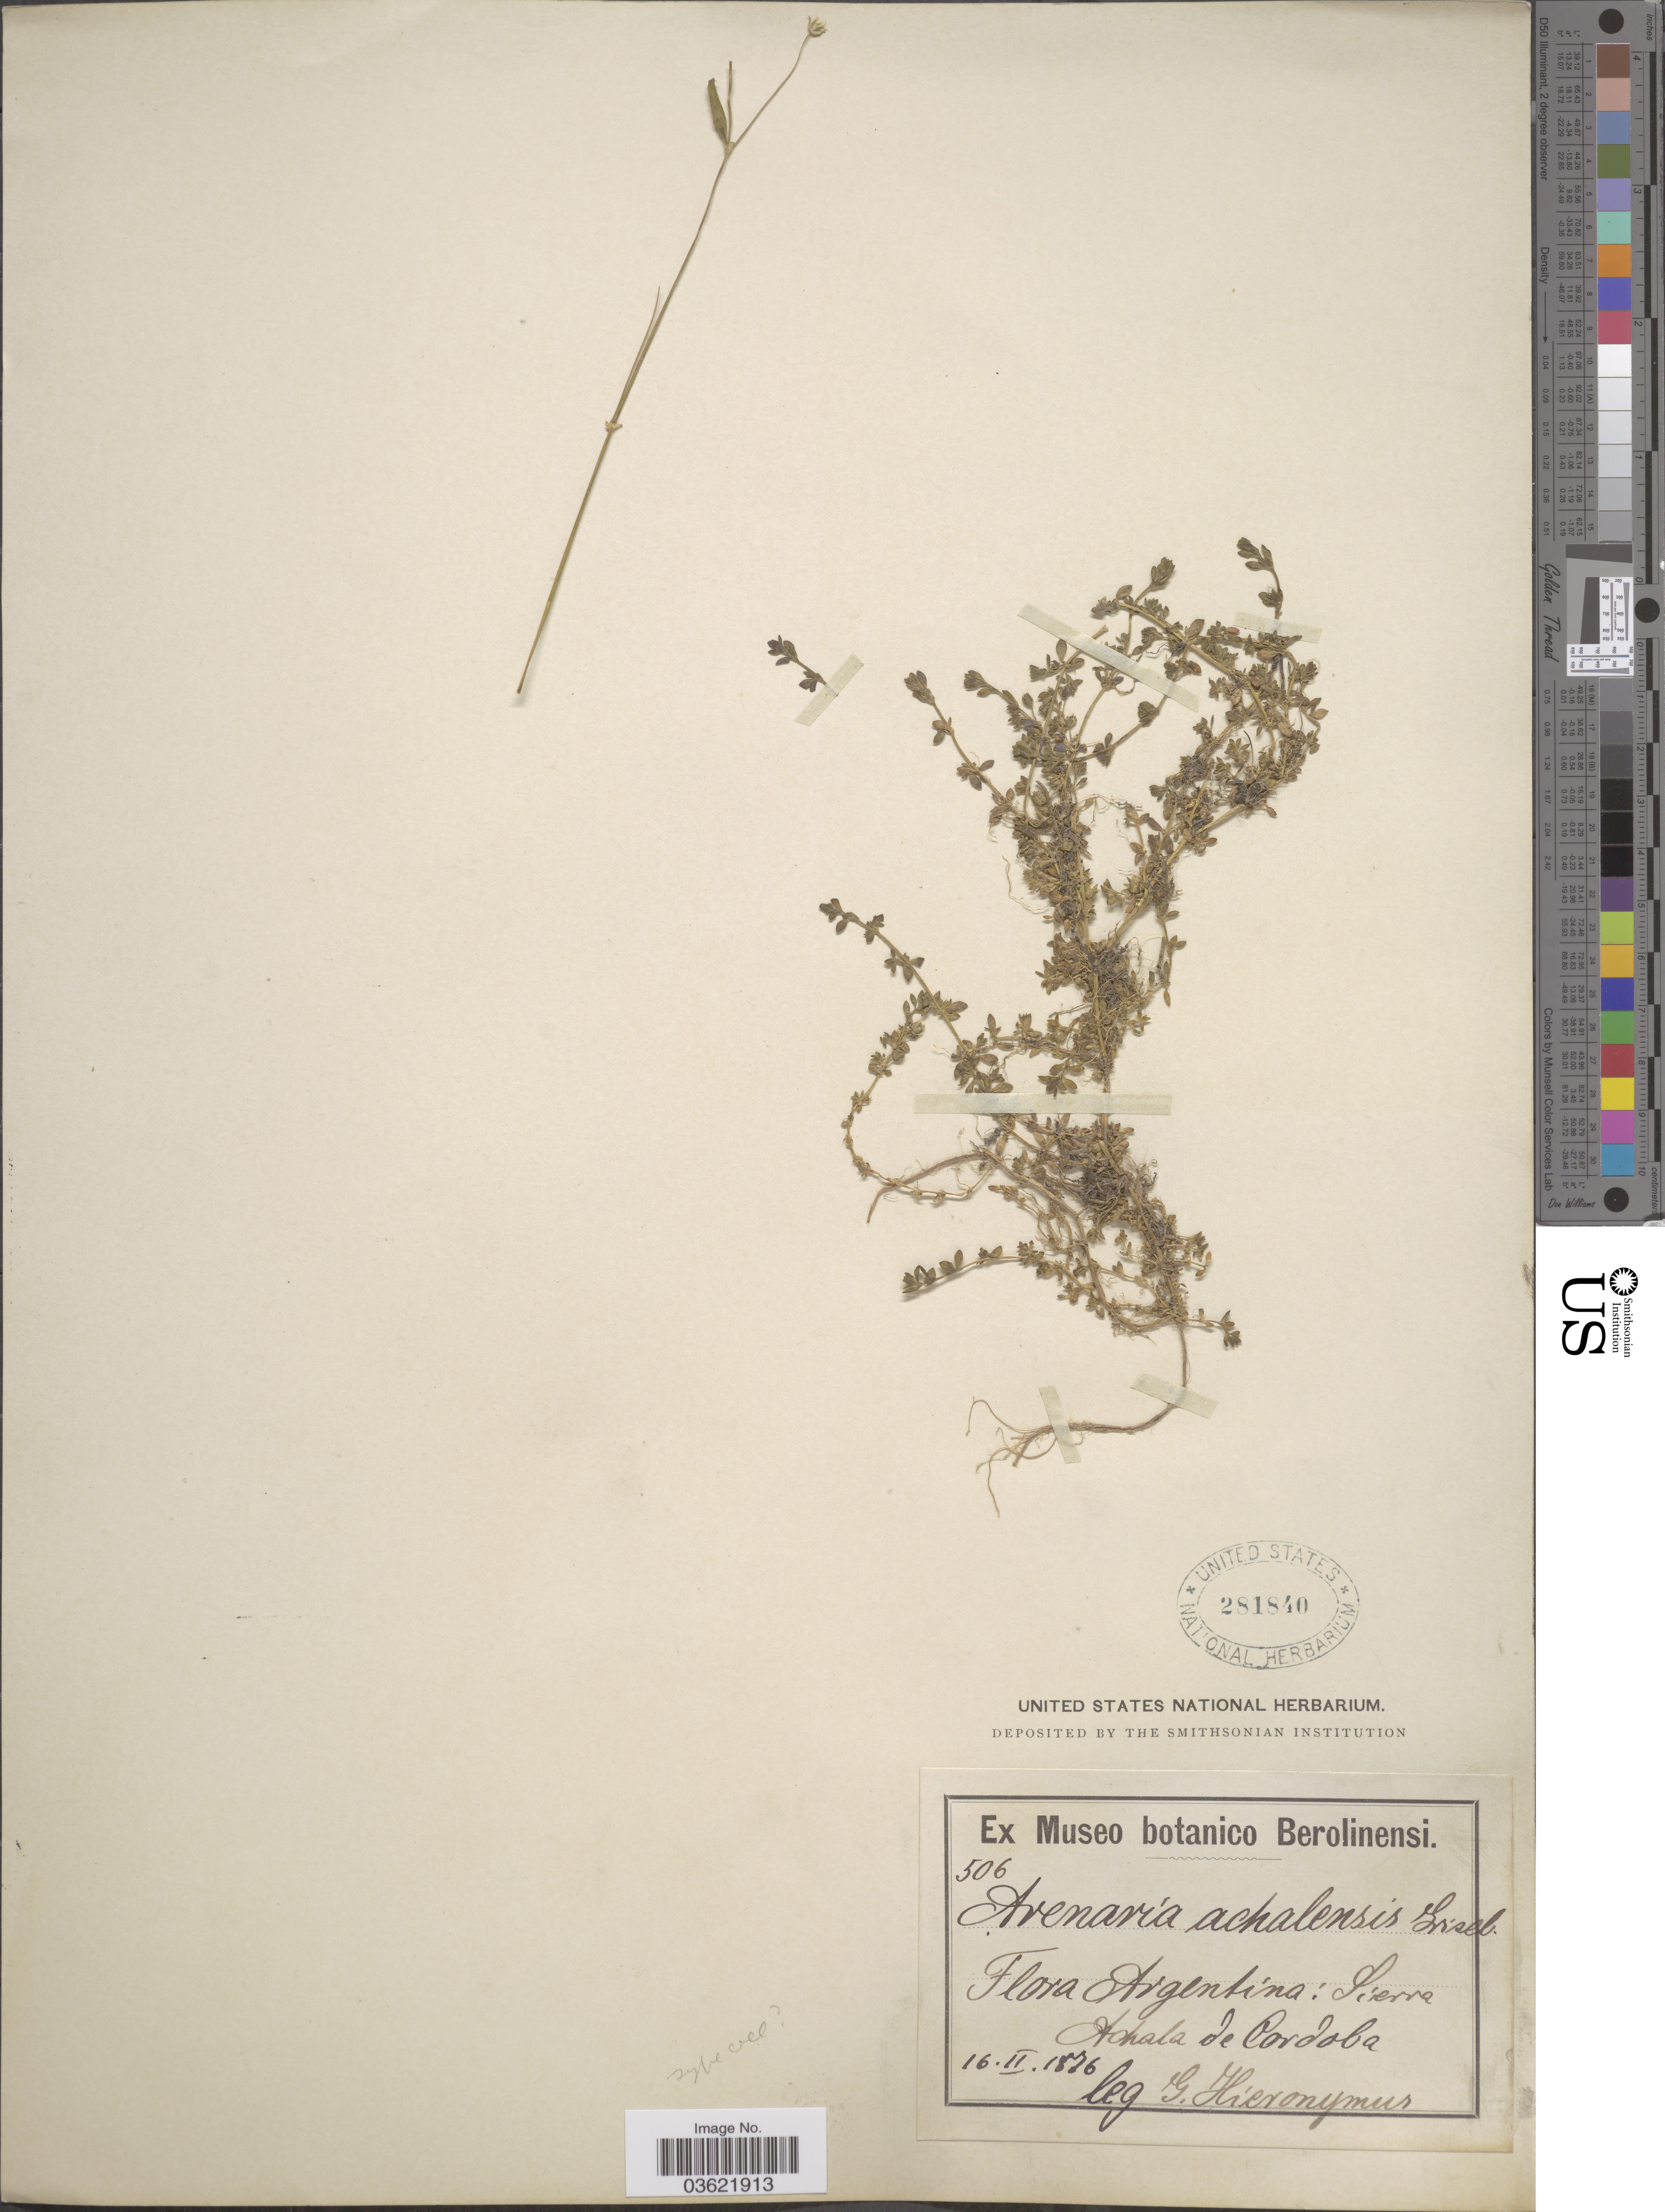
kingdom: Plantae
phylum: Tracheophyta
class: Magnoliopsida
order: Caryophyllales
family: Caryophyllaceae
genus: Arenaria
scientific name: Arenaria achalensis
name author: Griseb.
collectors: G. H. Hieronymus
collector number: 506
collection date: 1876-02-16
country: Argentina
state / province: Cordoba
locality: Sierra Achala de Cordoba.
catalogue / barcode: US 281840